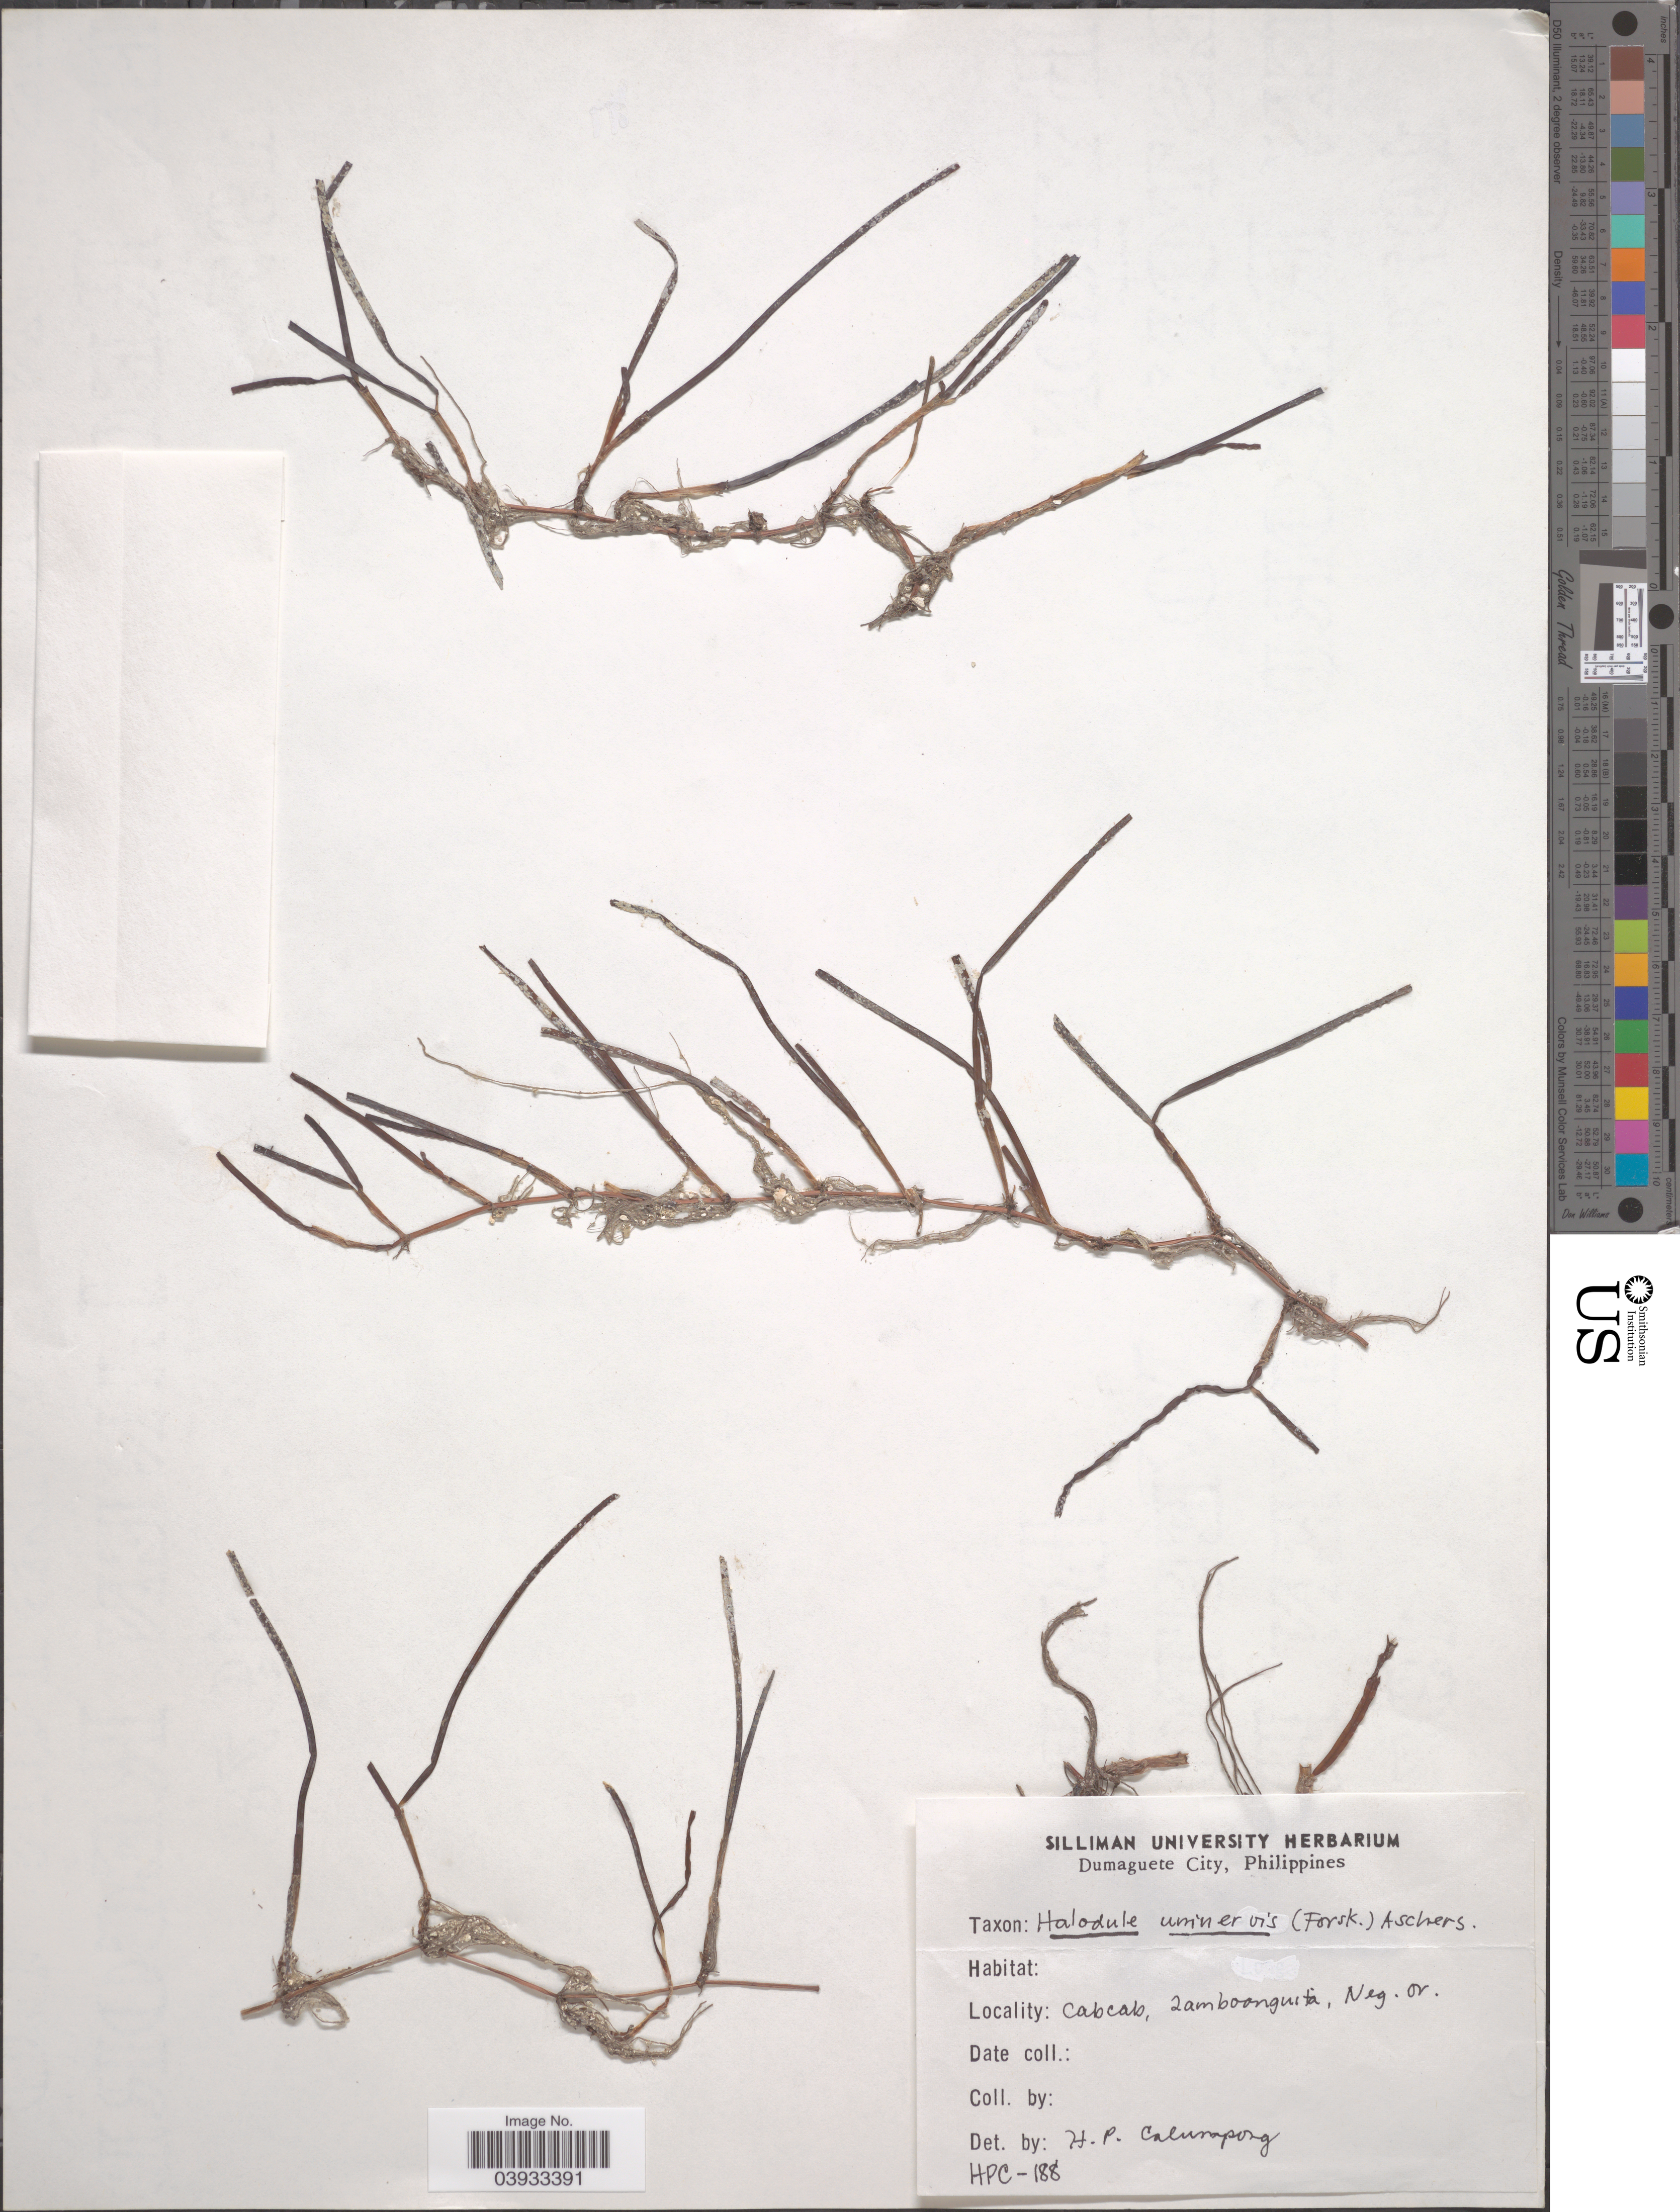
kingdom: Plantae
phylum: Tracheophyta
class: Liliopsida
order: Alismatales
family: Cymodoceaceae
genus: Halodule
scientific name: Halodule uninervis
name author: (Forssk.) Asch.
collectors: H. Calumpong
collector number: HPC-188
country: Philippines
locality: Cabcab, Zamboanguita, Neg. Or.